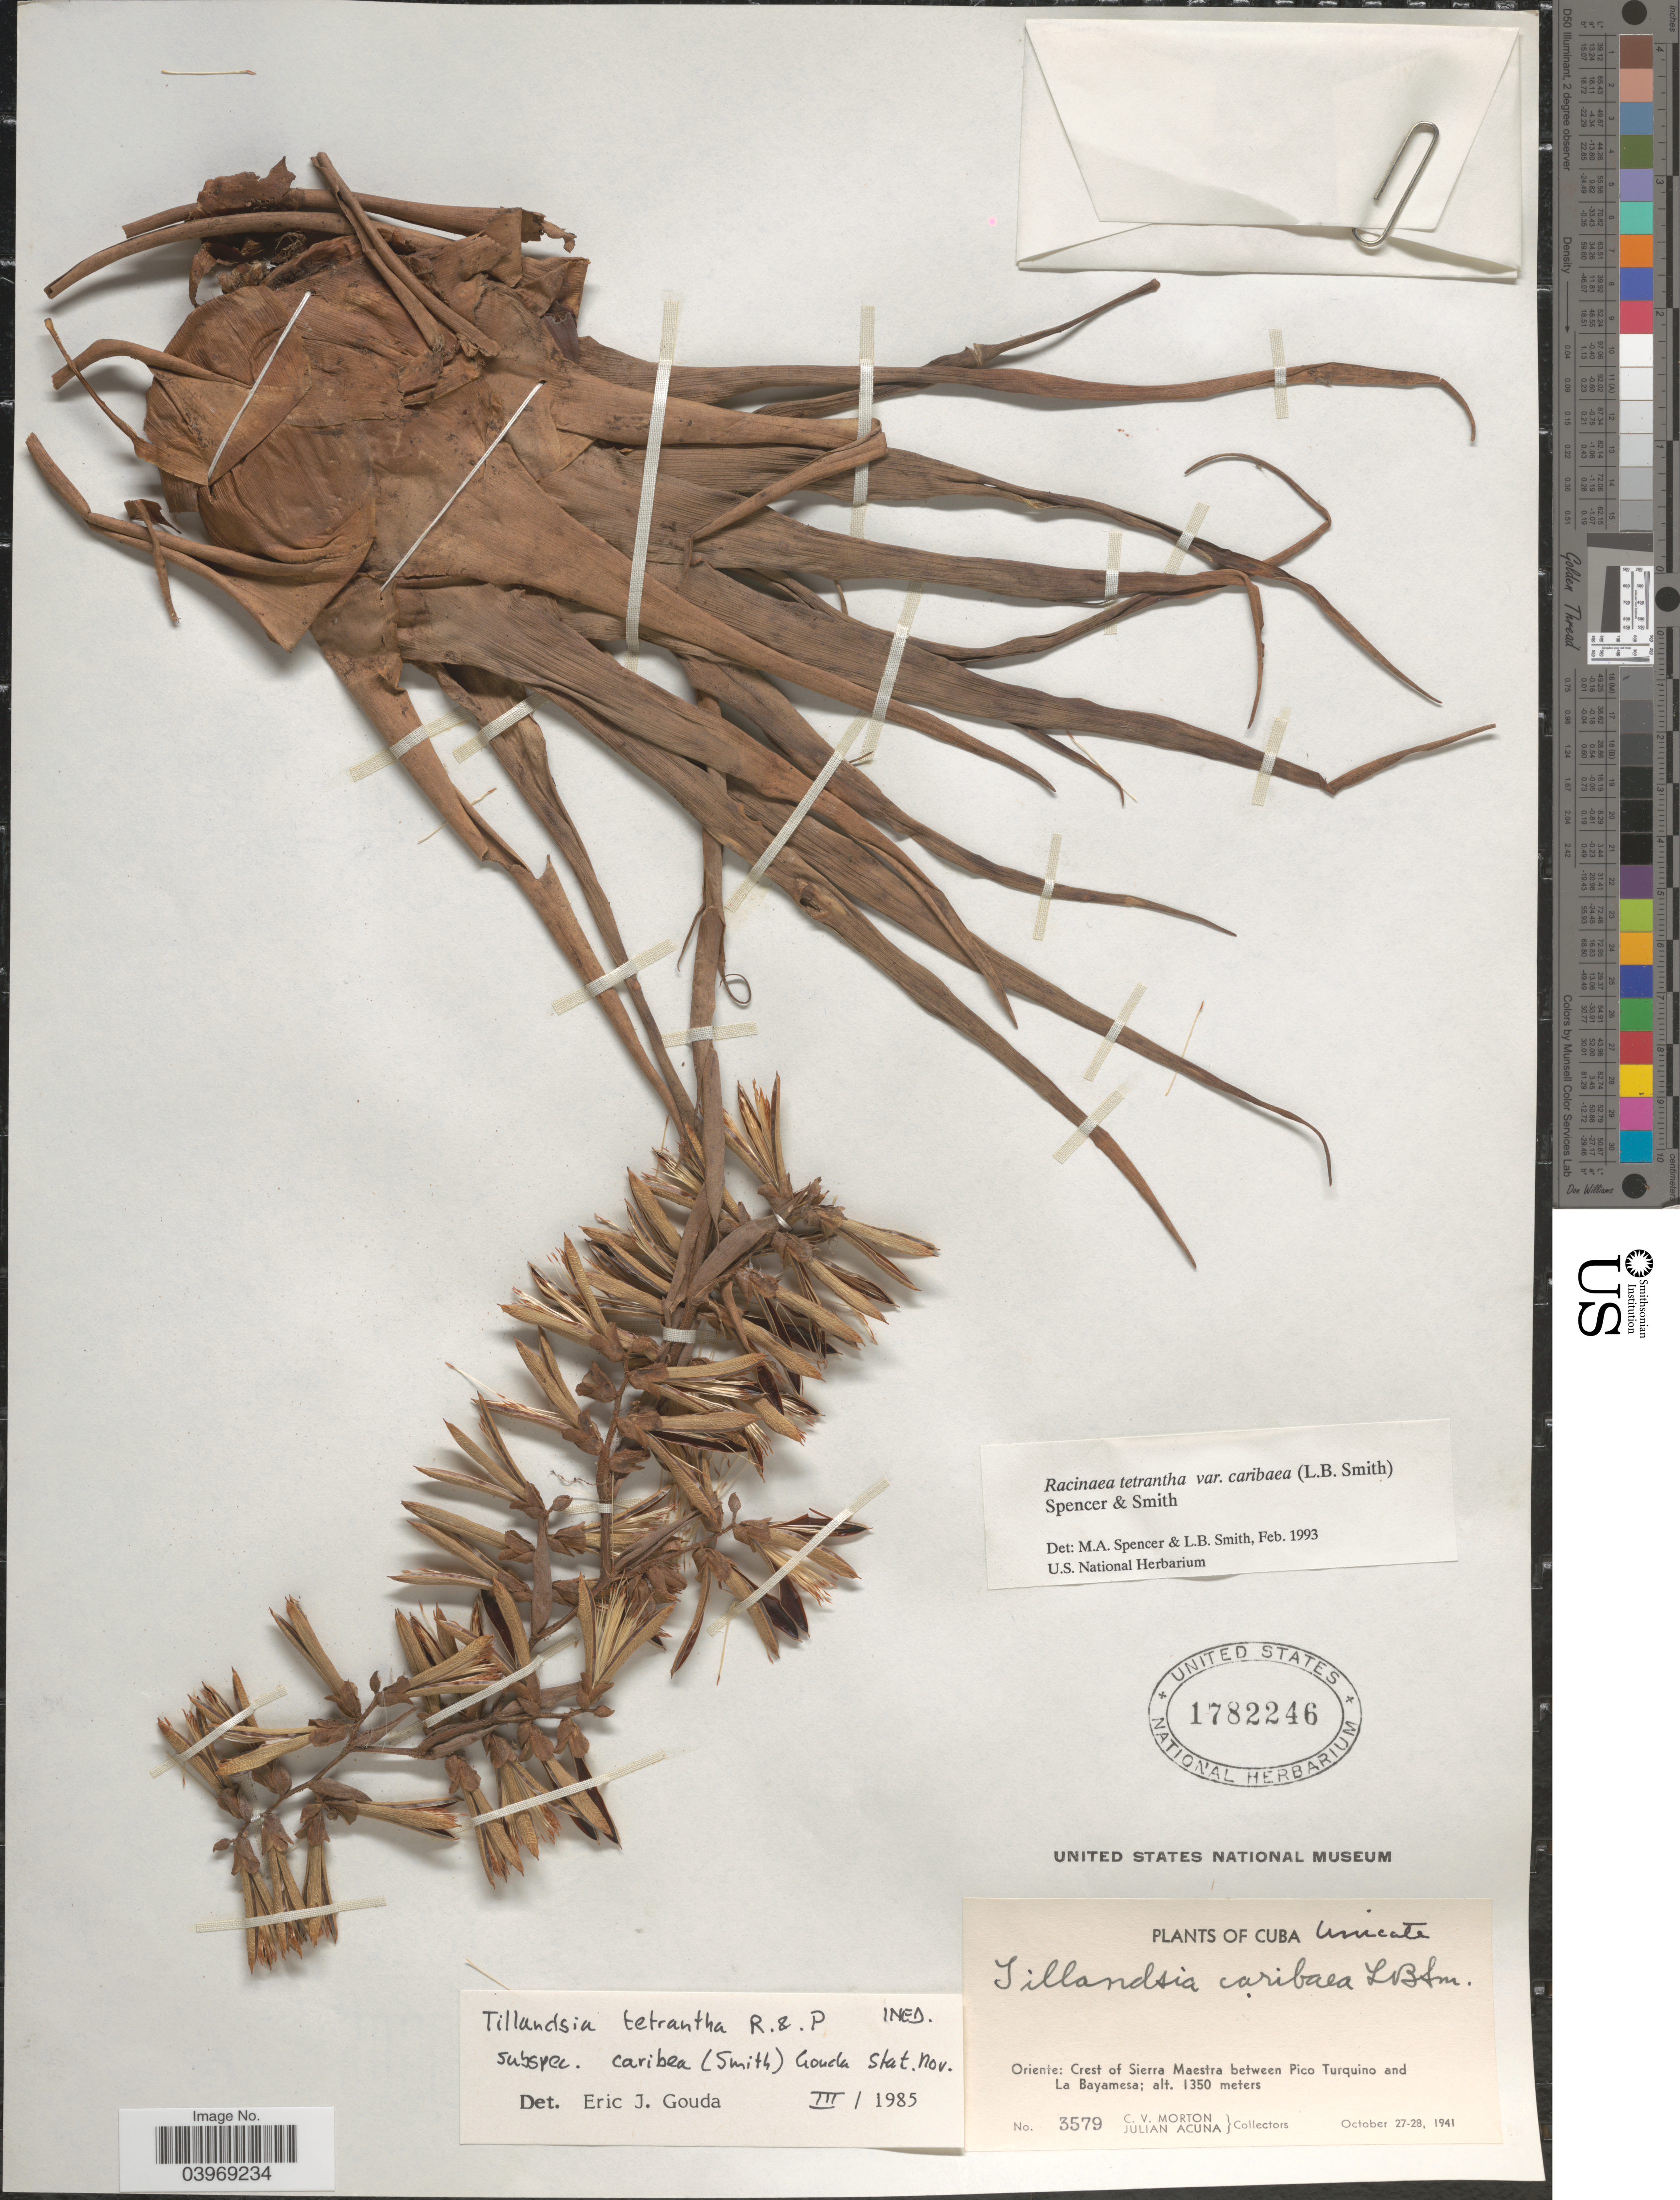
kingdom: Plantae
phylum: Tracheophyta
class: Liliopsida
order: Poales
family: Bromeliaceae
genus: Racinaea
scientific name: Racinaea tetrantha var. caribaea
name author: (L.B. Sm.) M.A. Spencer & L.B. Sm.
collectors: C. V. Morton & R. Acuña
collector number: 3579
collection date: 1941-10-27/1941-10-28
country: Cuba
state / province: Oriente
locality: Crest of Sierra Maestra between Pico Turquino and La Bayamesa.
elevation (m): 1350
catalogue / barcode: US 1782246